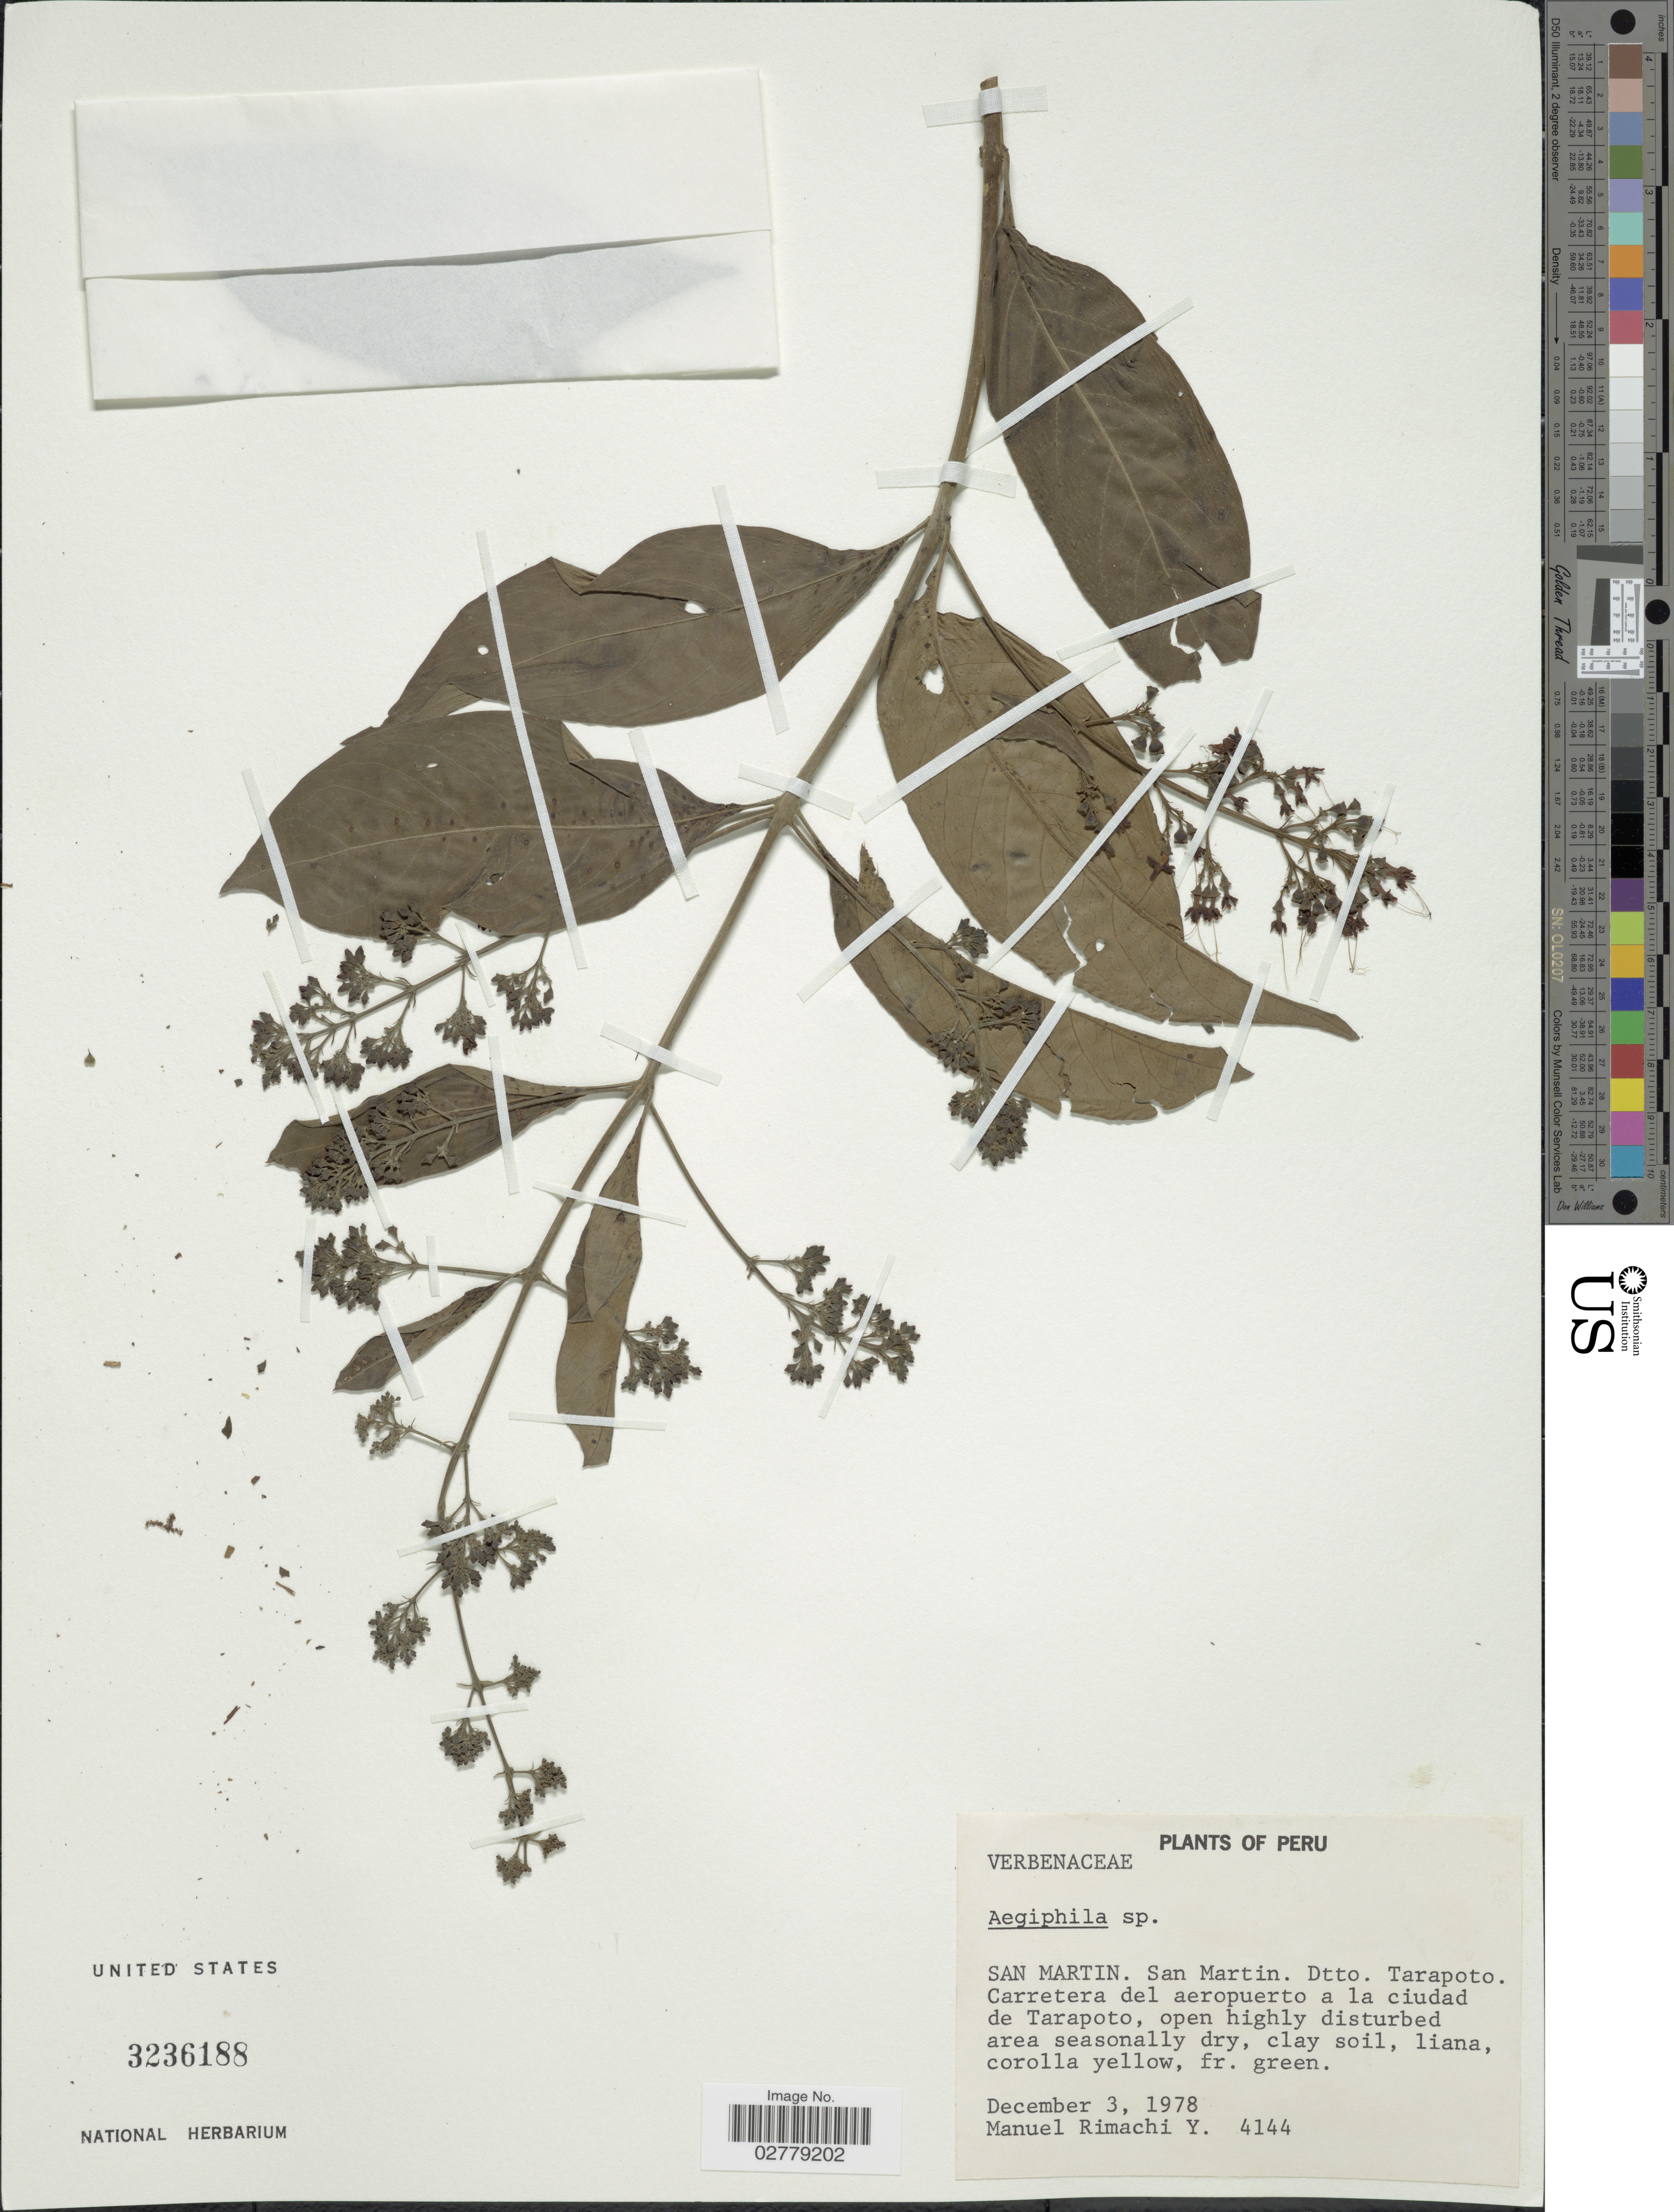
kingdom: Plantae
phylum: Tracheophyta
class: Magnoliopsida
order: Lamiales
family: Lamiaceae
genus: Aegiphila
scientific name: Aegiphila sp.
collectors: M. Rimachi Y.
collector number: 4144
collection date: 1978-12-03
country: Peru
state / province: San Martín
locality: Dtto. Tarapoto. Carretera del aeropuertpo a la ciudad de Tarapoto.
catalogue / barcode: US 3236188